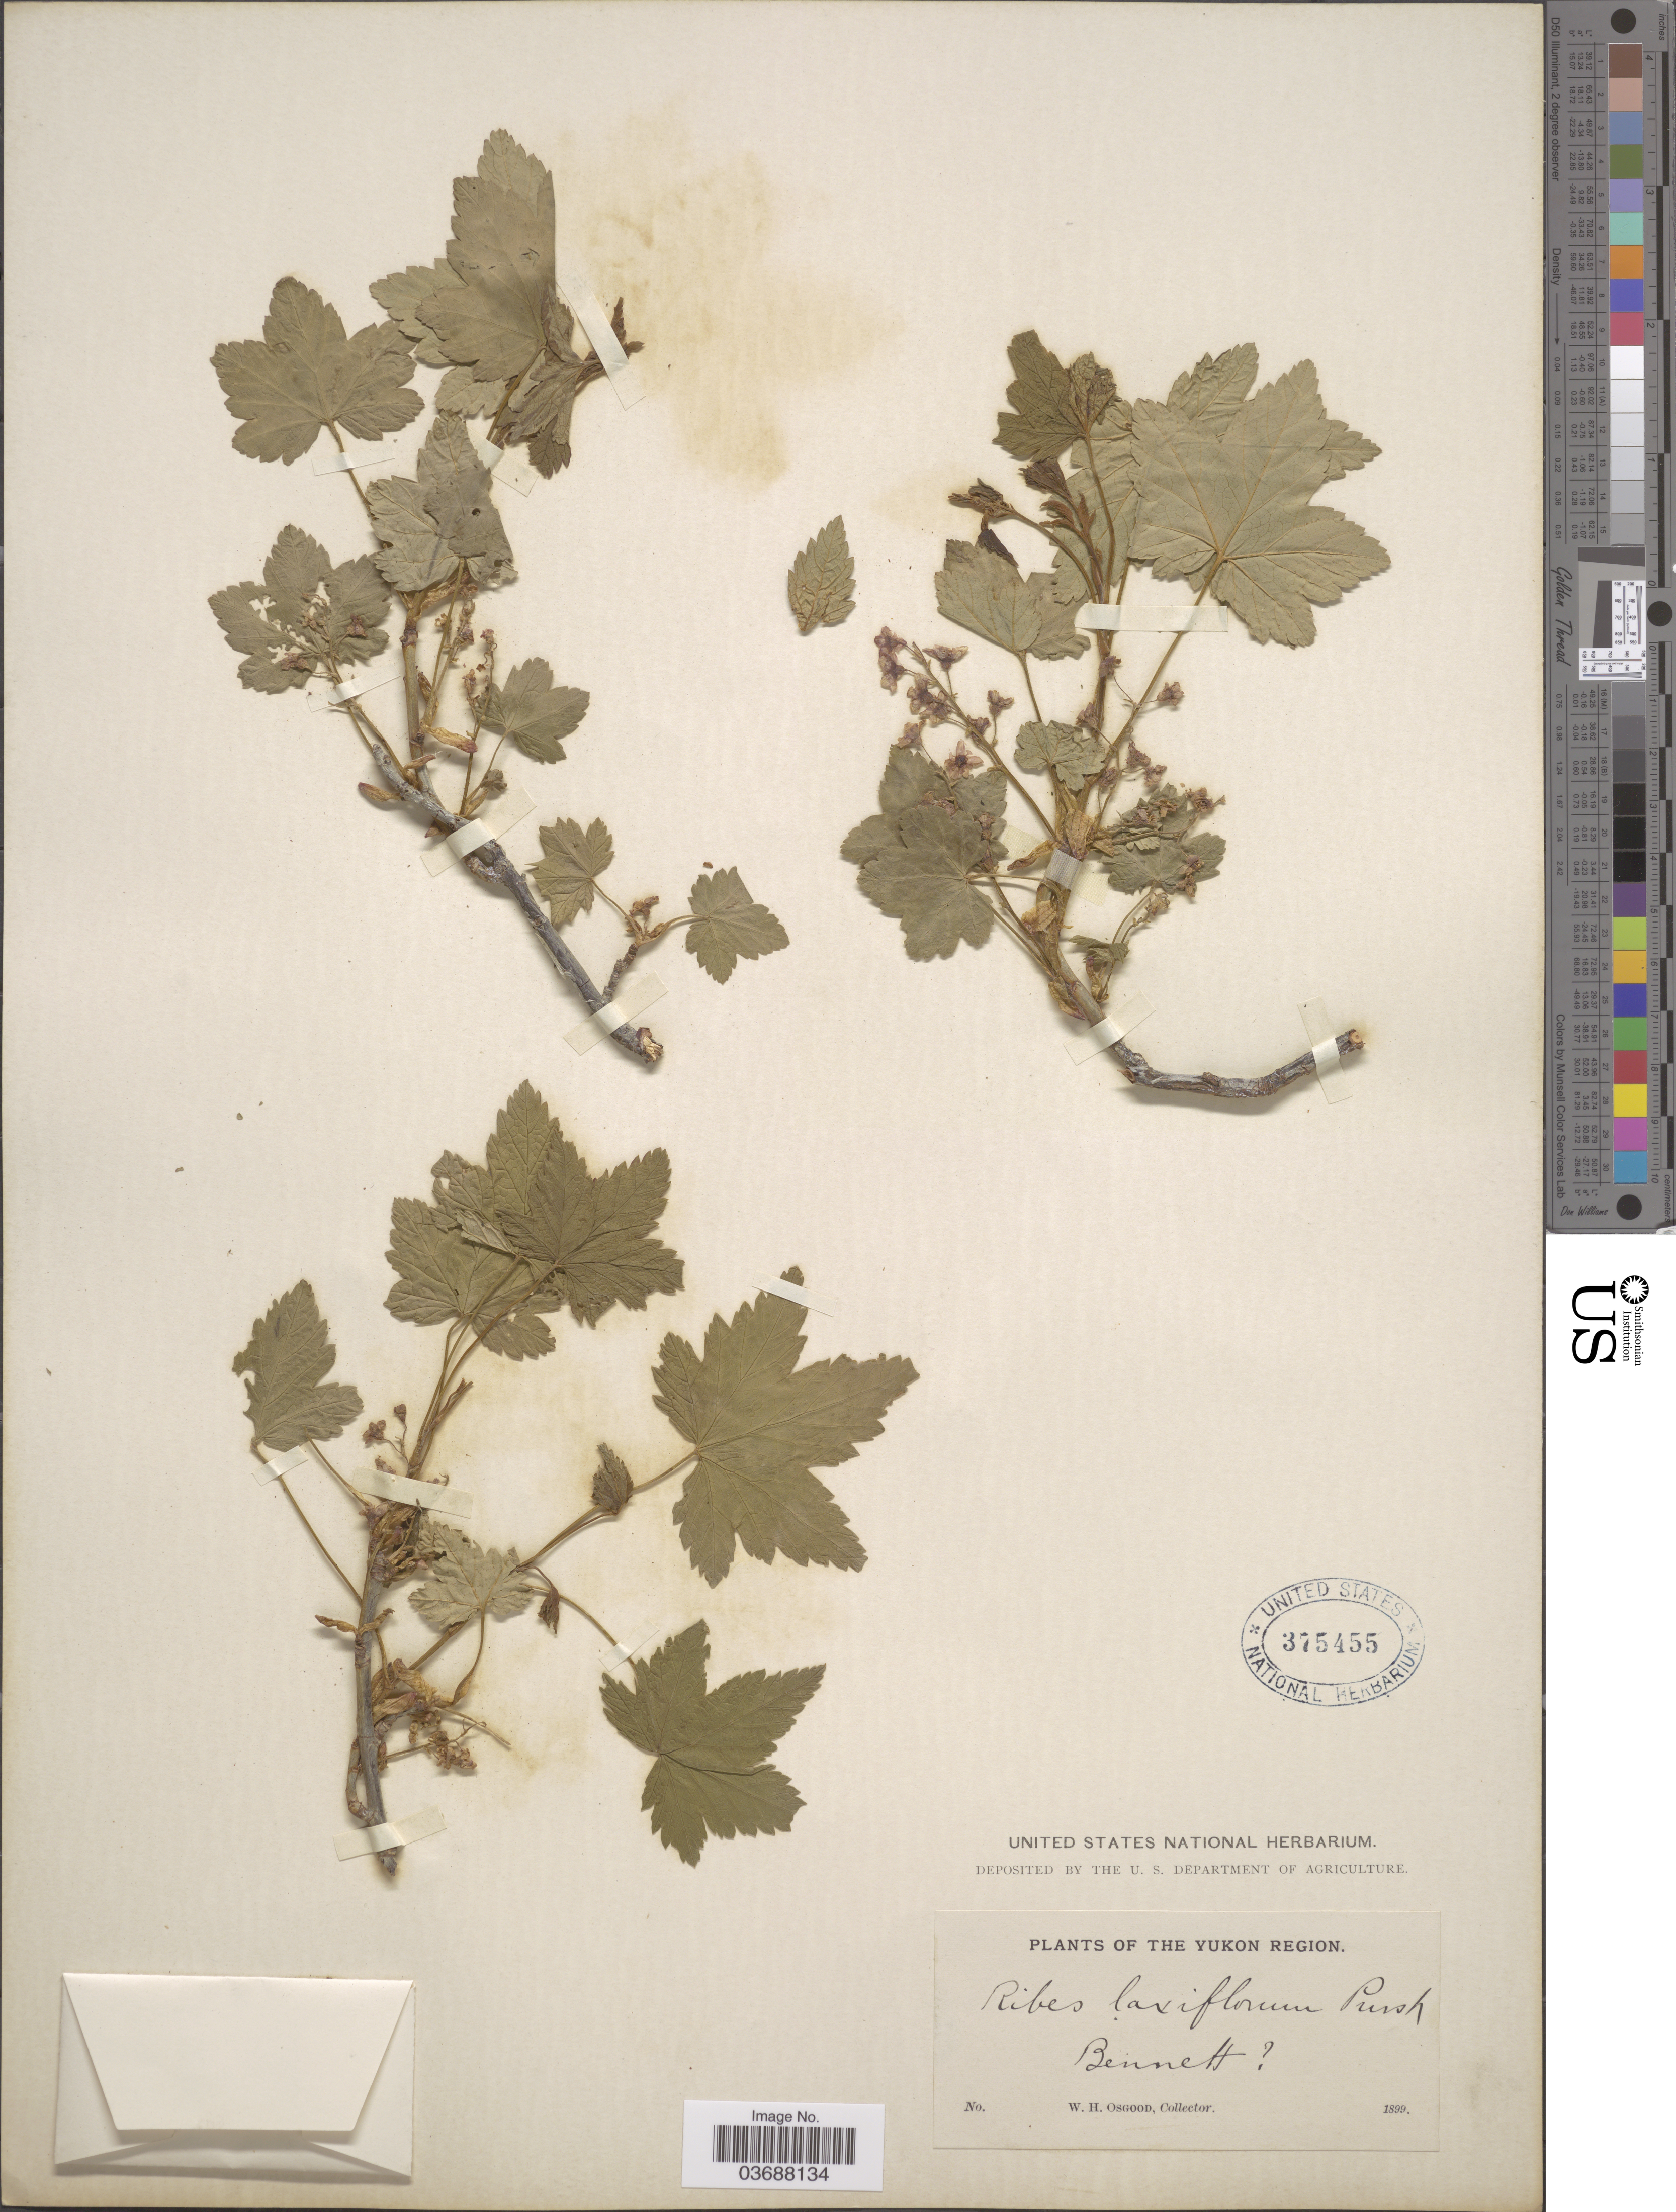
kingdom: Plantae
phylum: Tracheophyta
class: Magnoliopsida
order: Saxifragales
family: Grossulariaceae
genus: Ribes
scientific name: Ribes laxiflorum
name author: Pursh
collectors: W. Osgood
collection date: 1899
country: Canada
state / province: Yukon Territory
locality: The Yukon Territory. Bennett?.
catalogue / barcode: US 375455